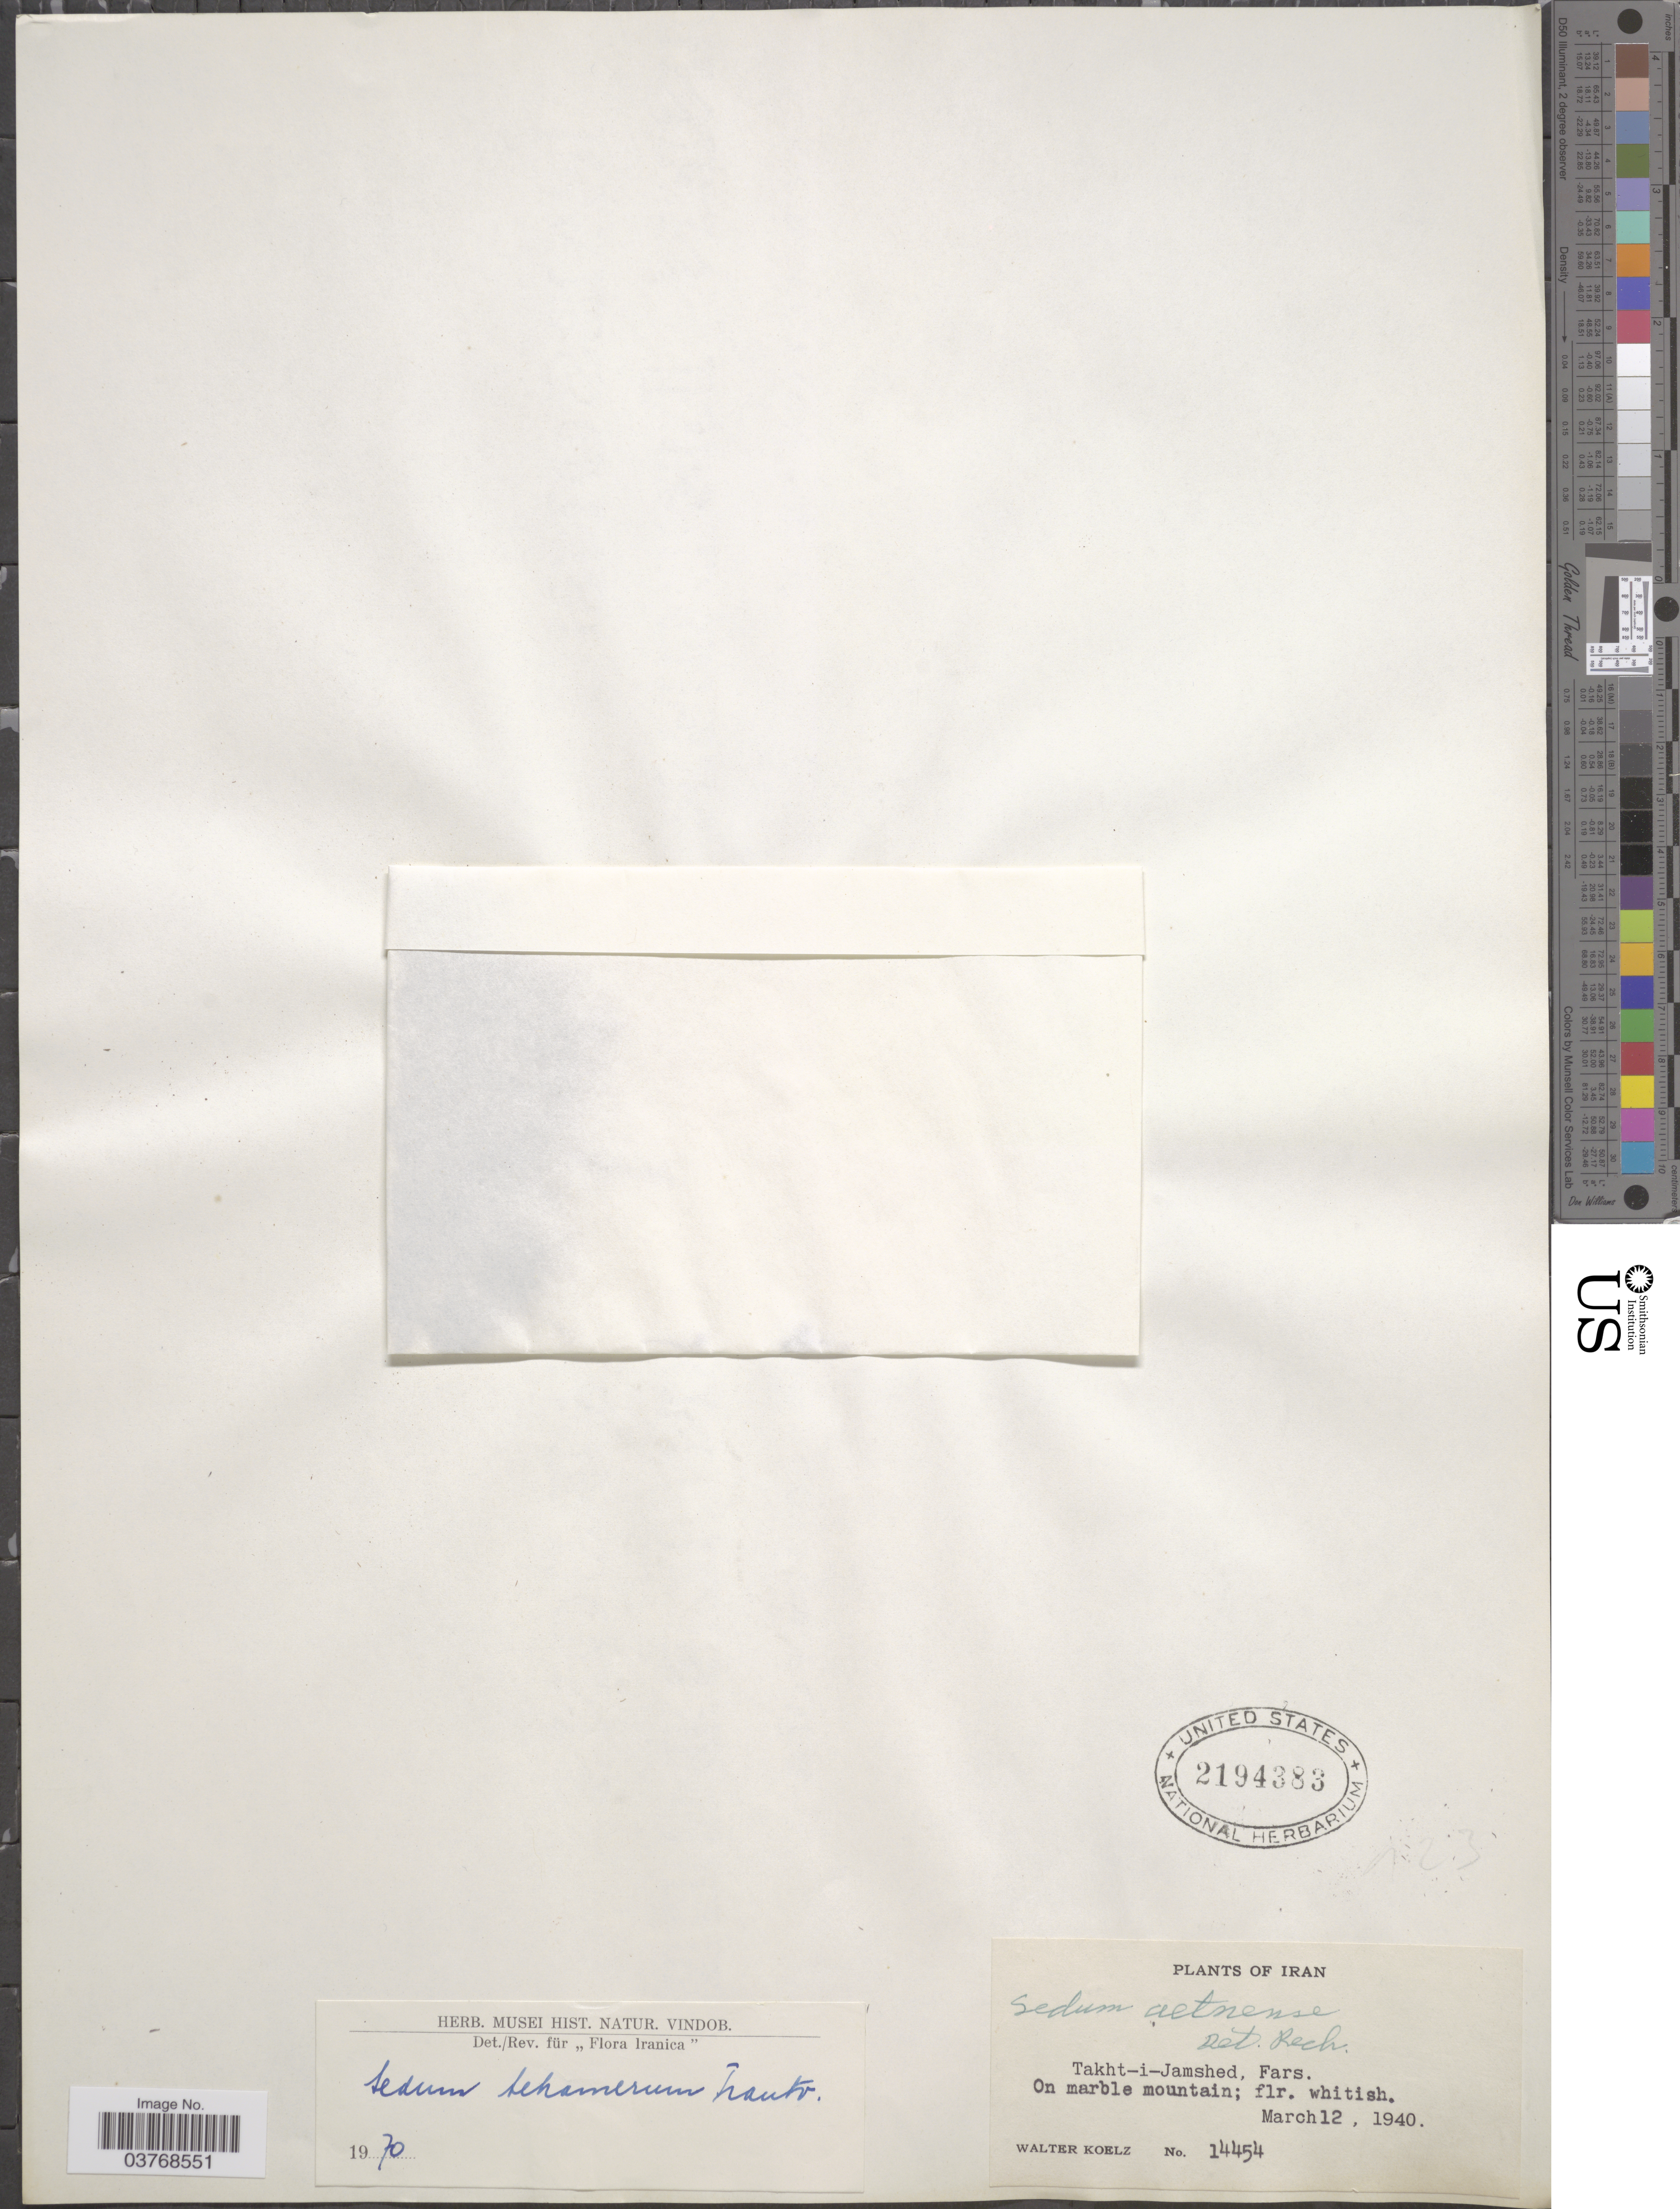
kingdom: Plantae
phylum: Tracheophyta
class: Magnoliopsida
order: Saxifragales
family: Crassulaceae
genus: Sedum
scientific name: Sedum tetramerum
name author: Trautv.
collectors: W. N. Koelz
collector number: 14454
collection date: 1940-03-12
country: Iran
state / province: Fars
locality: Takht-i-Jamshed.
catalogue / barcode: US 2194383